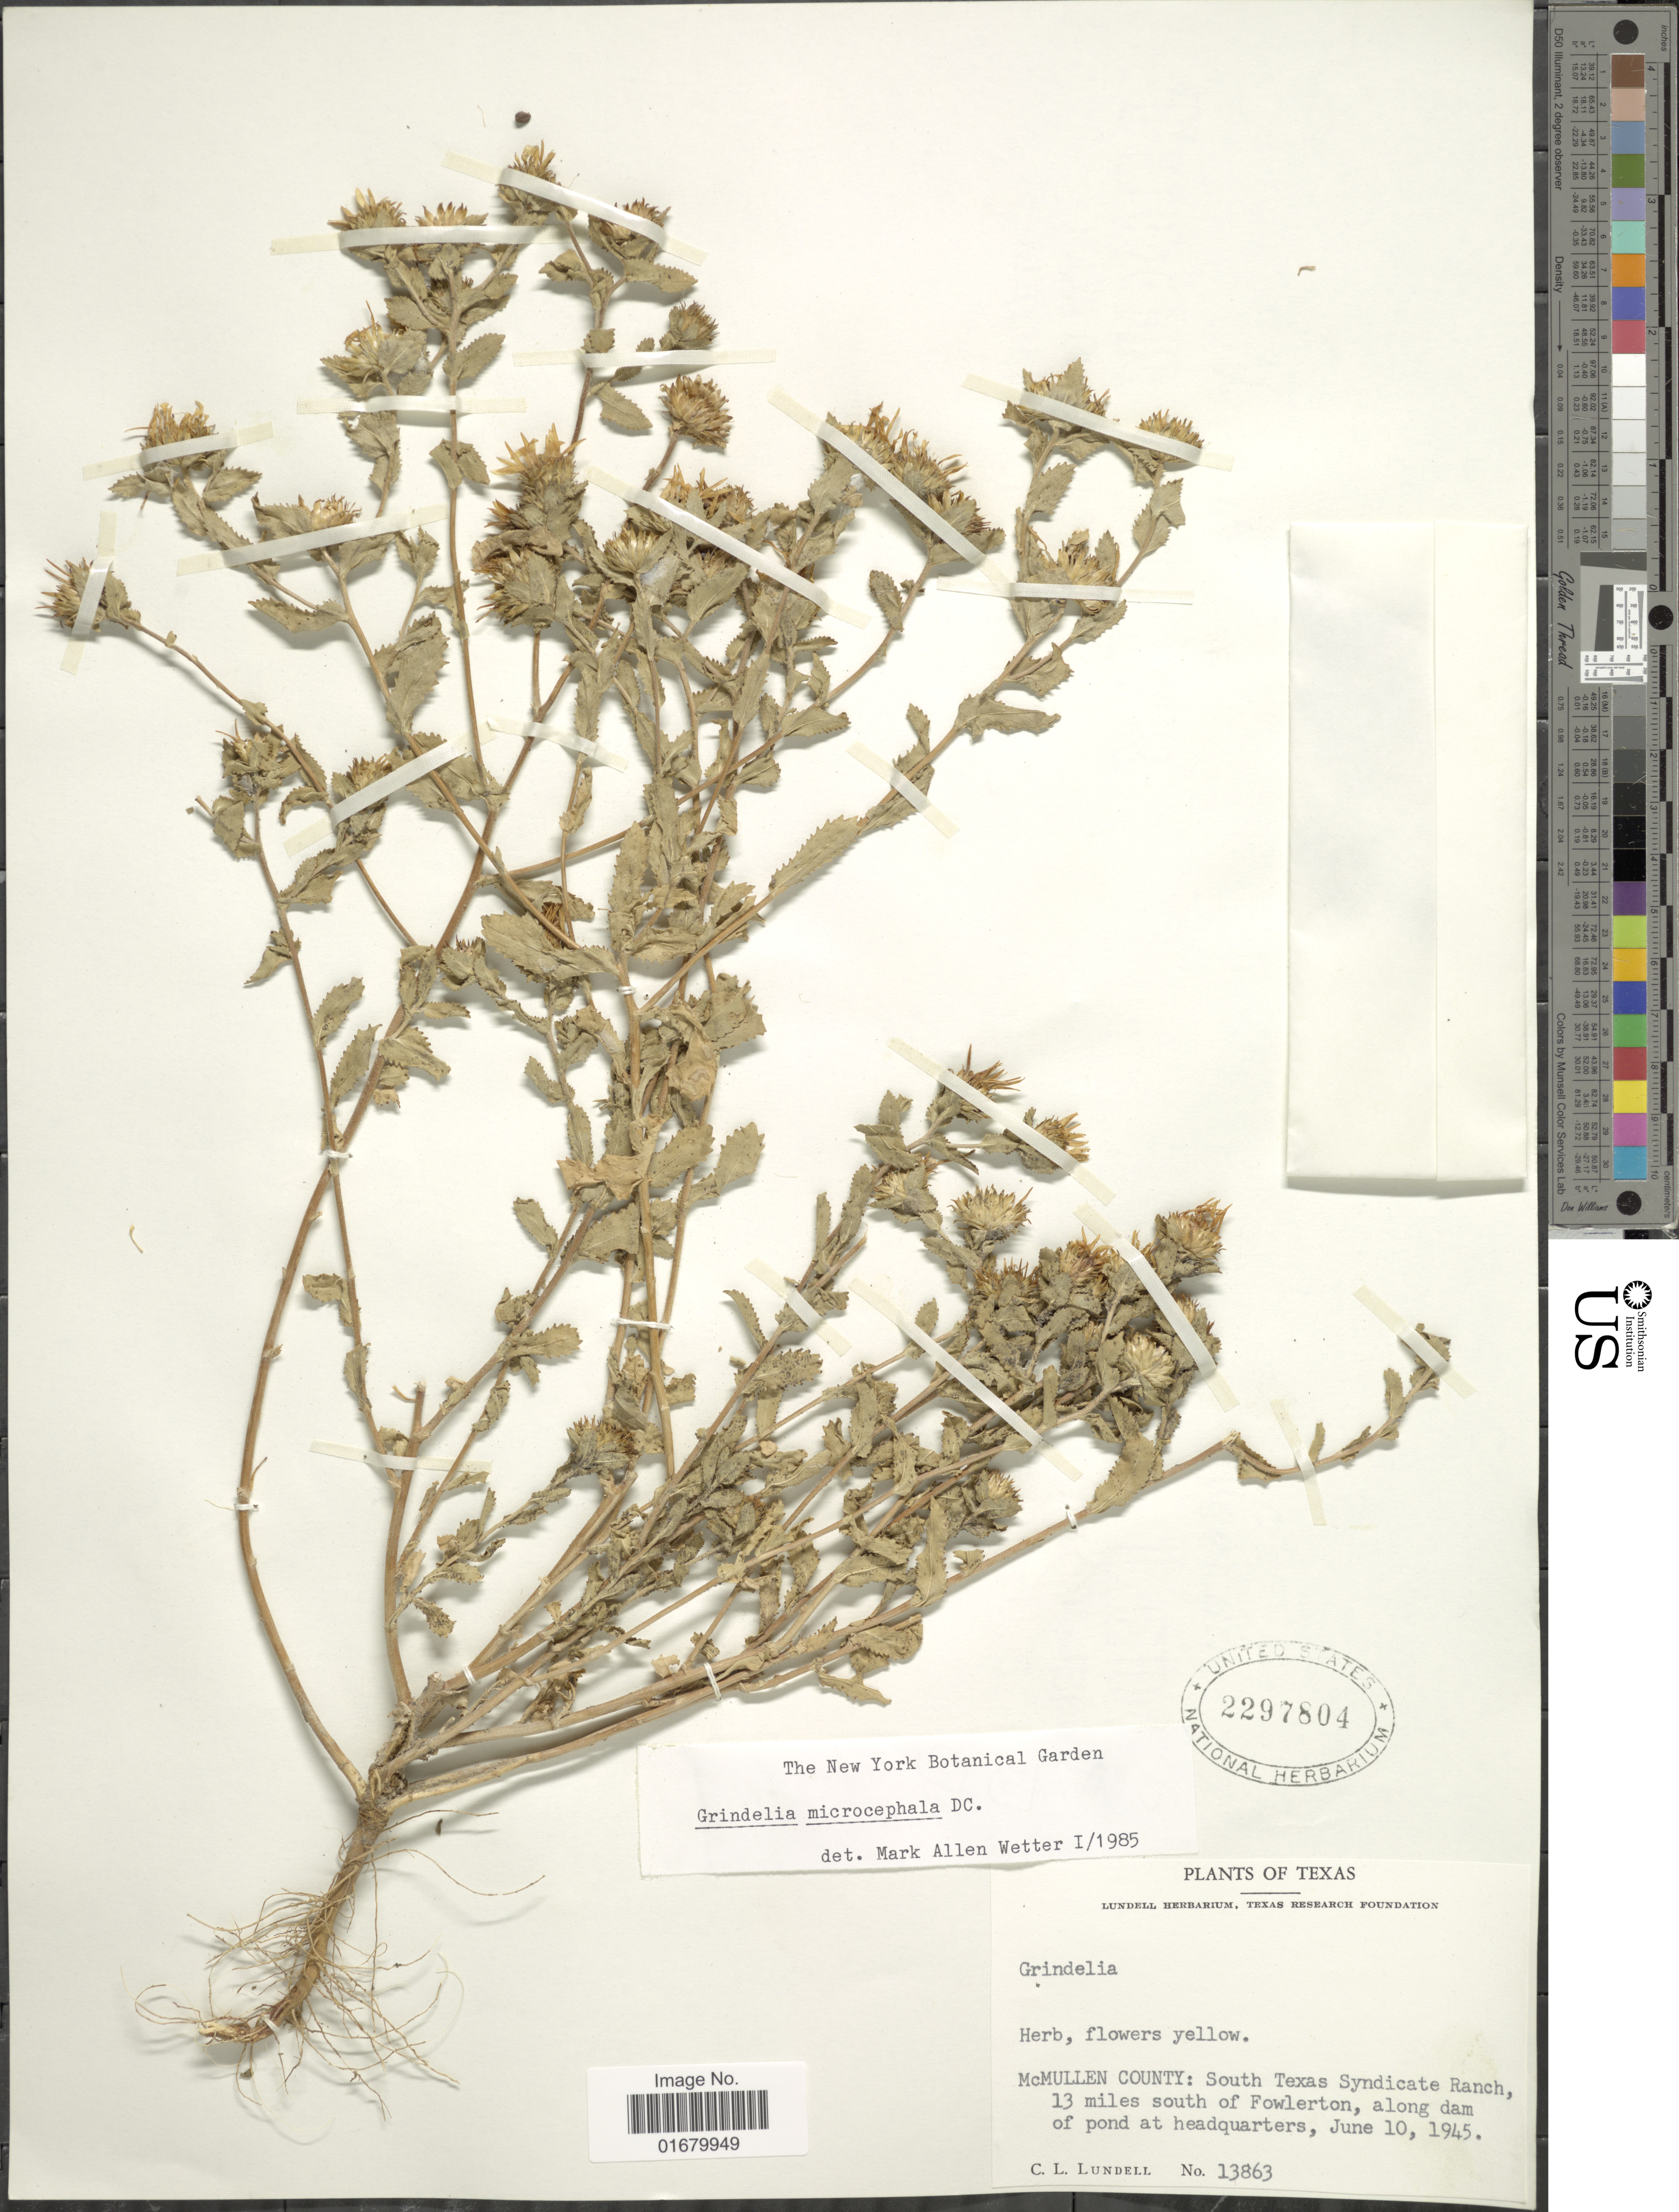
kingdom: Plantae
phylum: Tracheophyta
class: Magnoliopsida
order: Asterales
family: Asteraceae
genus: Grindelia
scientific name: Grindelia microcephala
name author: DC.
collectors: C. L. Lundell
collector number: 13863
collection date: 1945-06-10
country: United States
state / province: Texas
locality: McMullen County: South Texas Syndicate Ranch, 13 miles south of Fowlerton, along dam of pond at headquarters.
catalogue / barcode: US 2297804